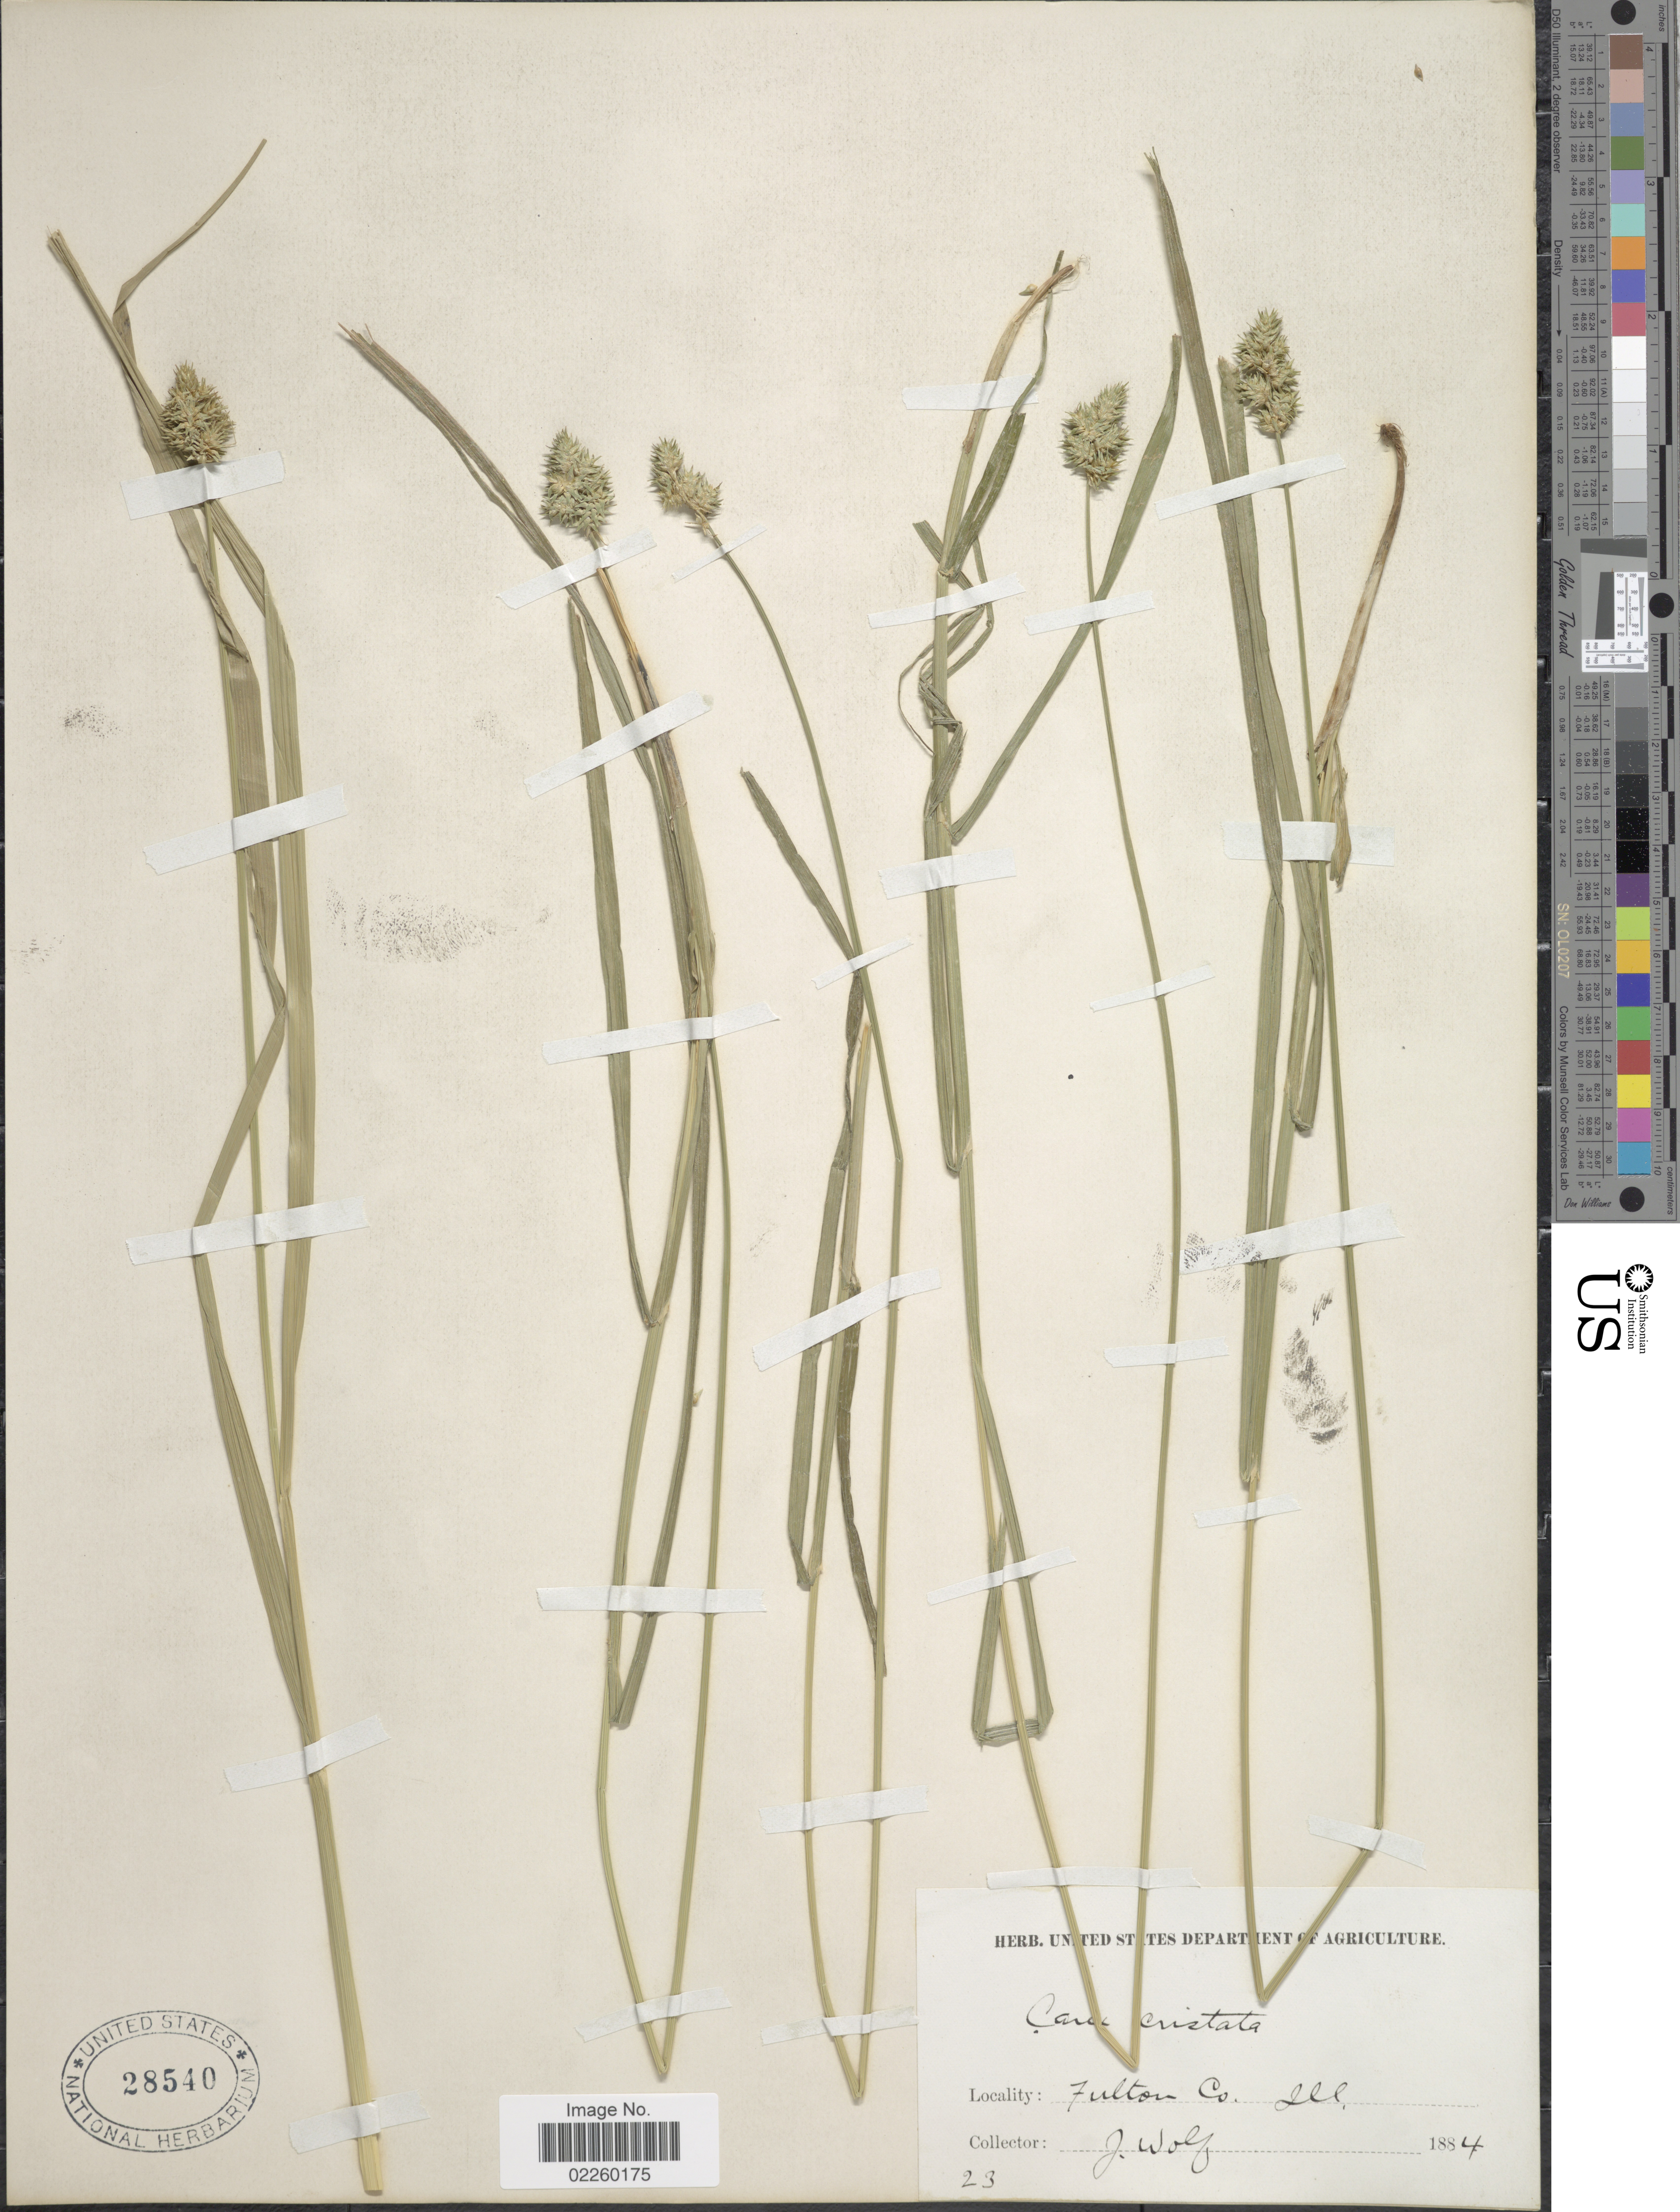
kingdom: Plantae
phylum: Tracheophyta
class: Liliopsida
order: Poales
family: Cyperaceae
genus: Carex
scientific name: Carex cristatella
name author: Britton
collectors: J. Wolf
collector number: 23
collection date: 1884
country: United States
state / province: Illinois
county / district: Fulton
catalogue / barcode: US 28540